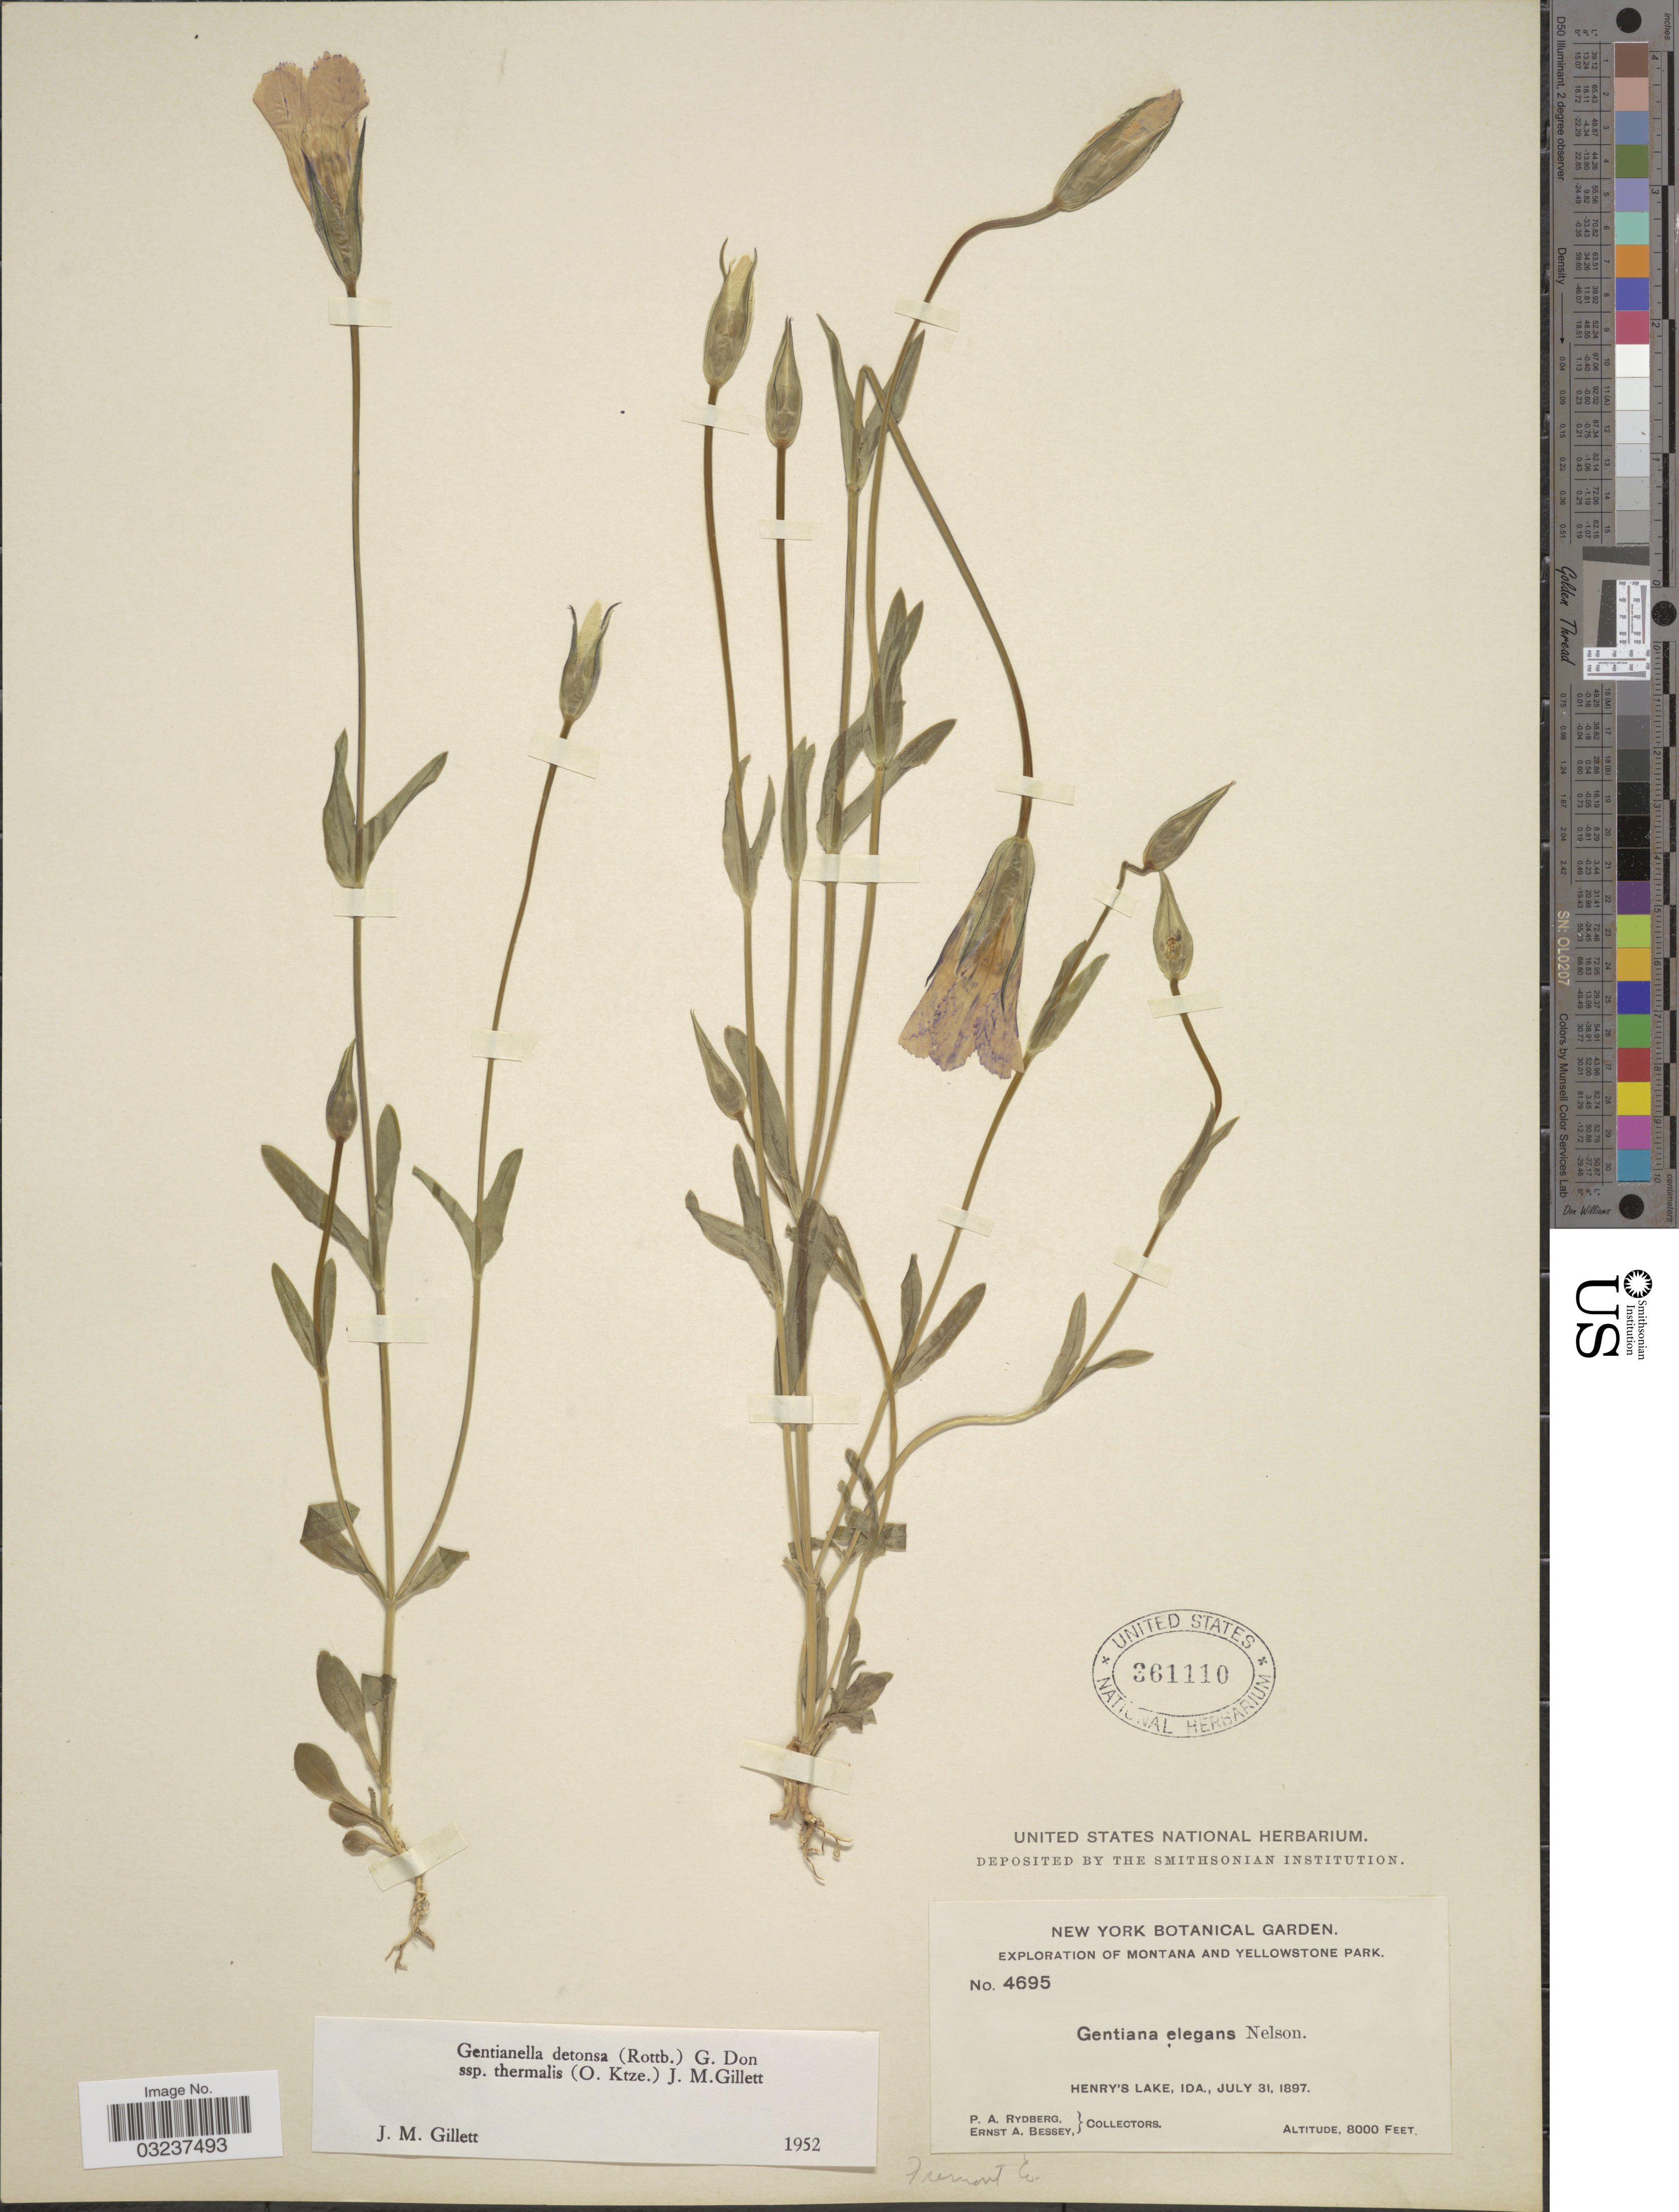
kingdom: Plantae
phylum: Tracheophyta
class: Magnoliopsida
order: Gentianales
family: Gentianaceae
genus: Gentianella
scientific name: Gentianella detonsa subsp. elegans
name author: (A. Gray) J.M. Gillett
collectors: P. A. Rydberg & E. A. Bessey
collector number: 4695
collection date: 1897-07-31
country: United States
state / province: Idaho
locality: Montana and Yellowstone Park, Henry's Lake, Fremont Co.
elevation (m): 2438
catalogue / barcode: US 361110